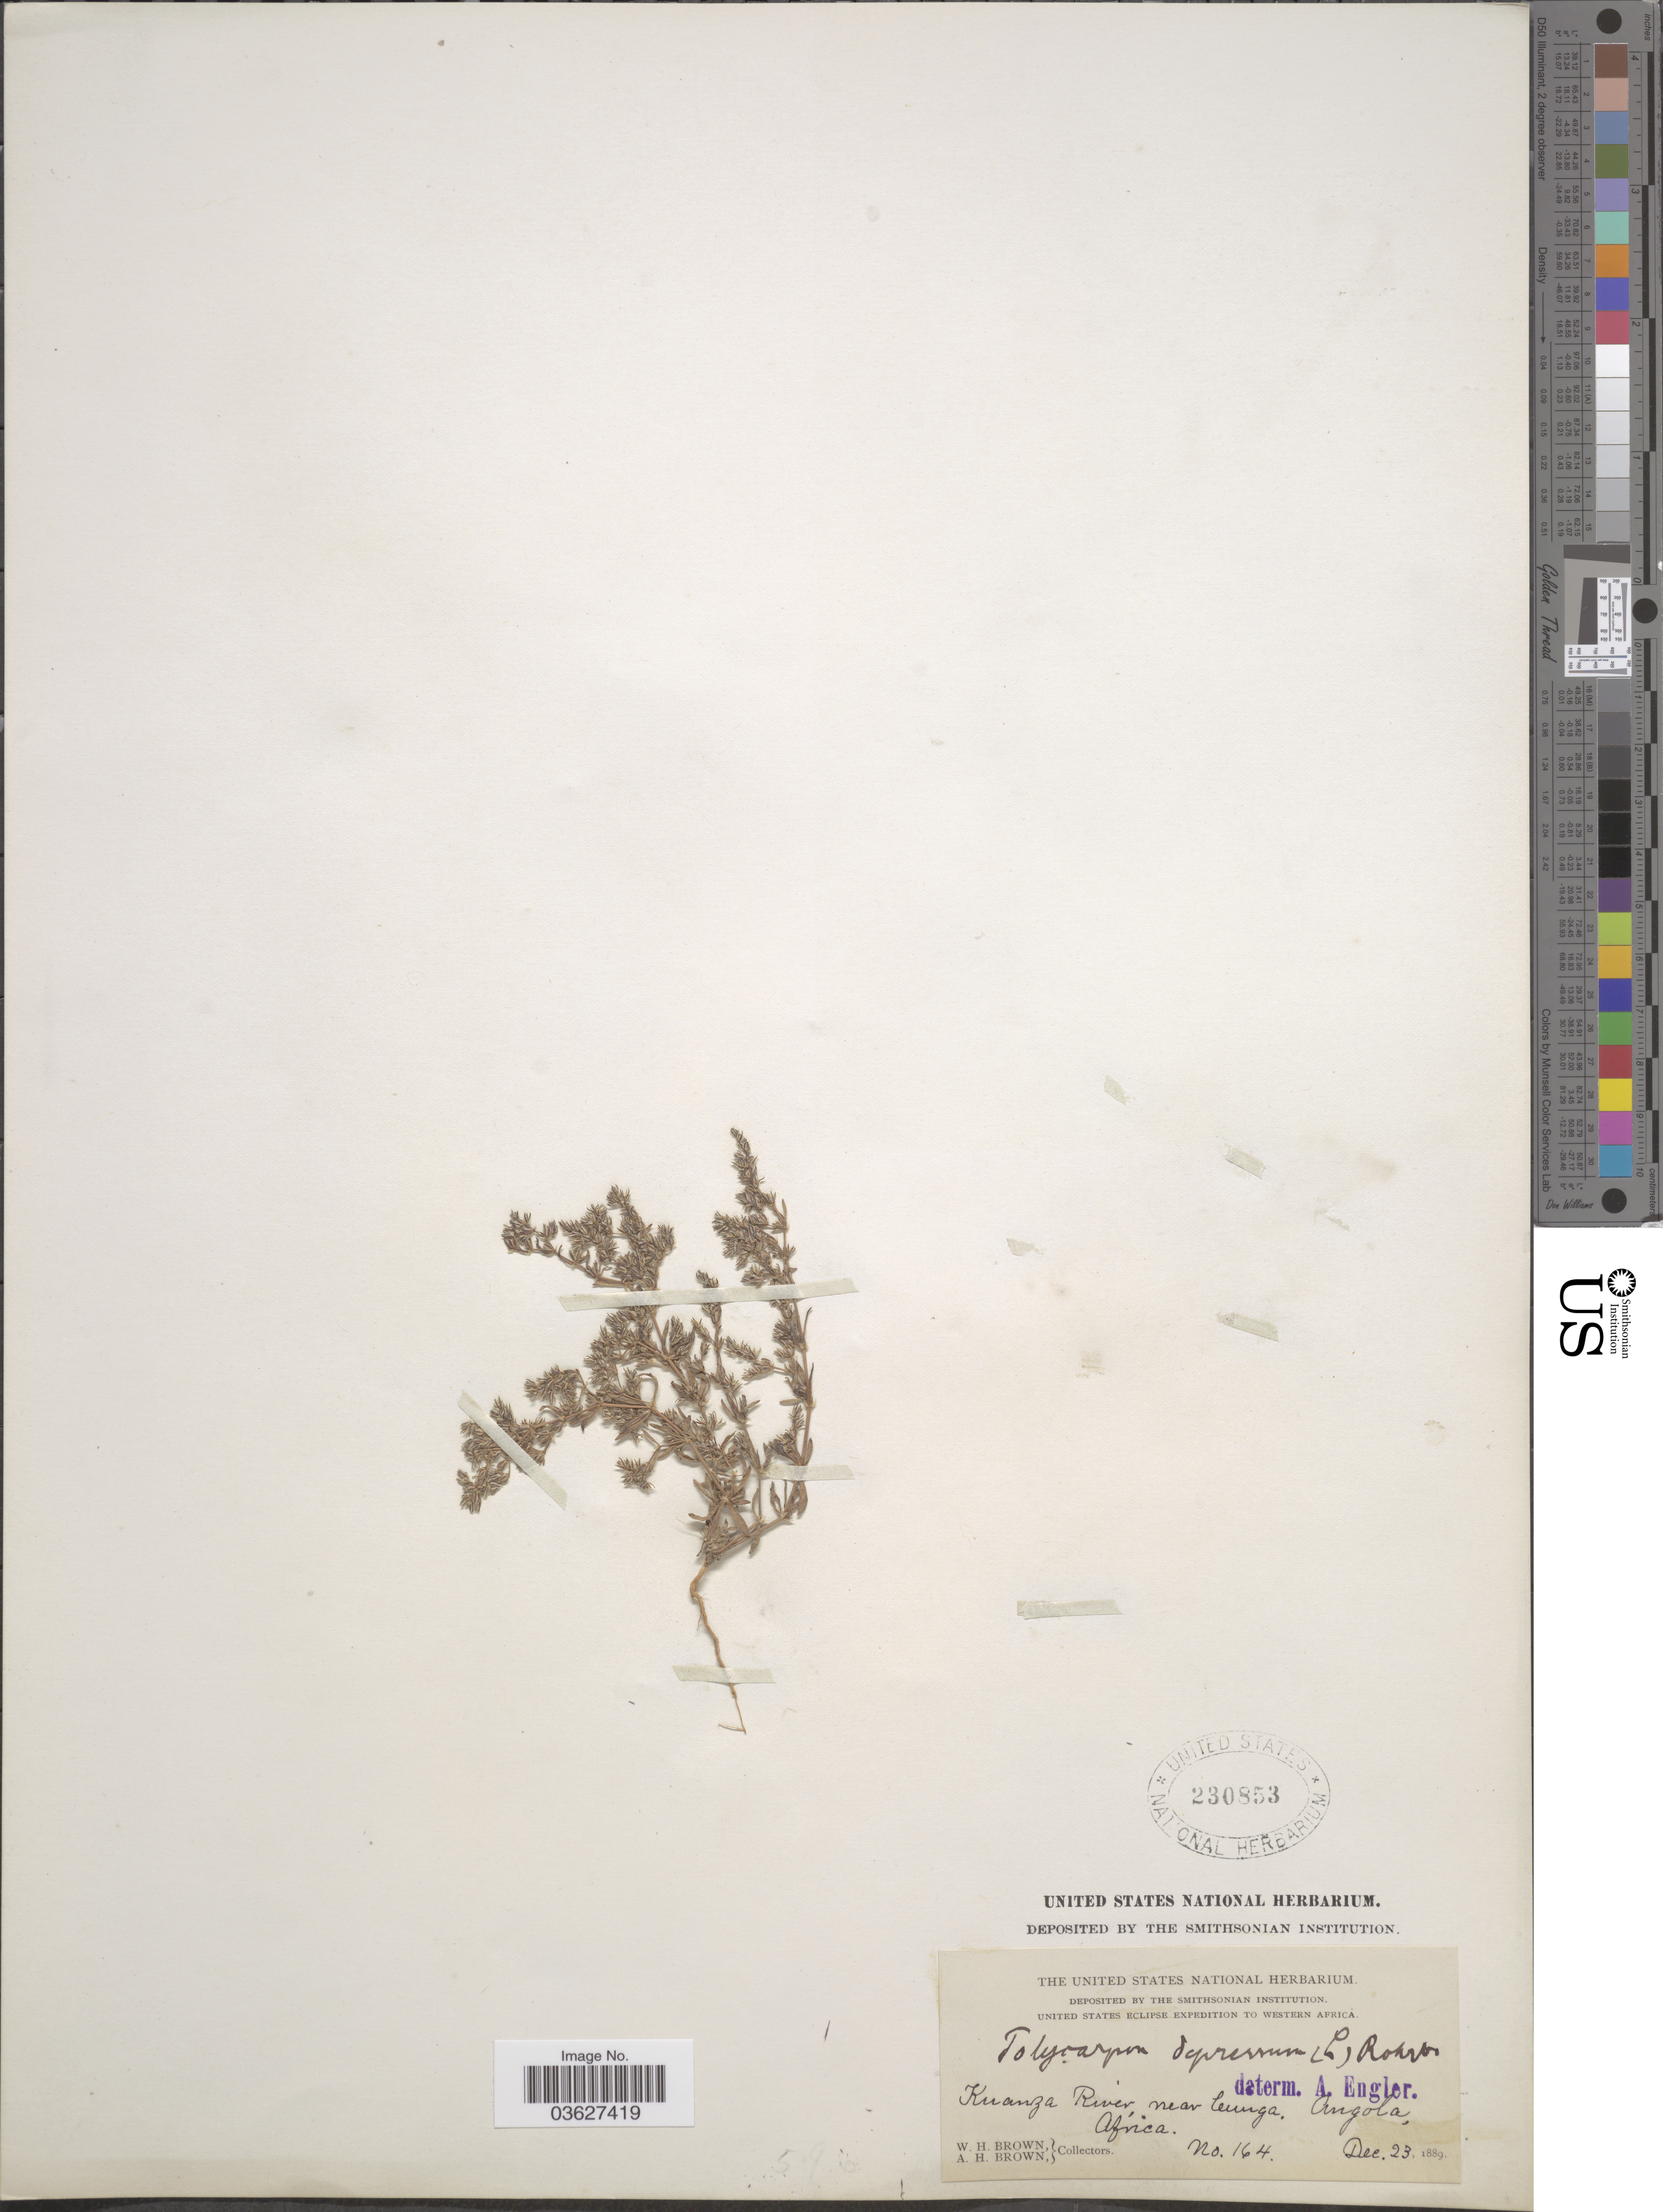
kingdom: Plantae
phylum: Tracheophyta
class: Magnoliopsida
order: Caryophyllales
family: Caryophyllaceae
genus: Polycarpon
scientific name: Polycarpon depressum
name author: Nutt.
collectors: W. H. Brown & A. H. Brown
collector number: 164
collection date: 1889-12-23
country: Angola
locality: Western Africa. Kuanza River, near Cunga.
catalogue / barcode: US 230853